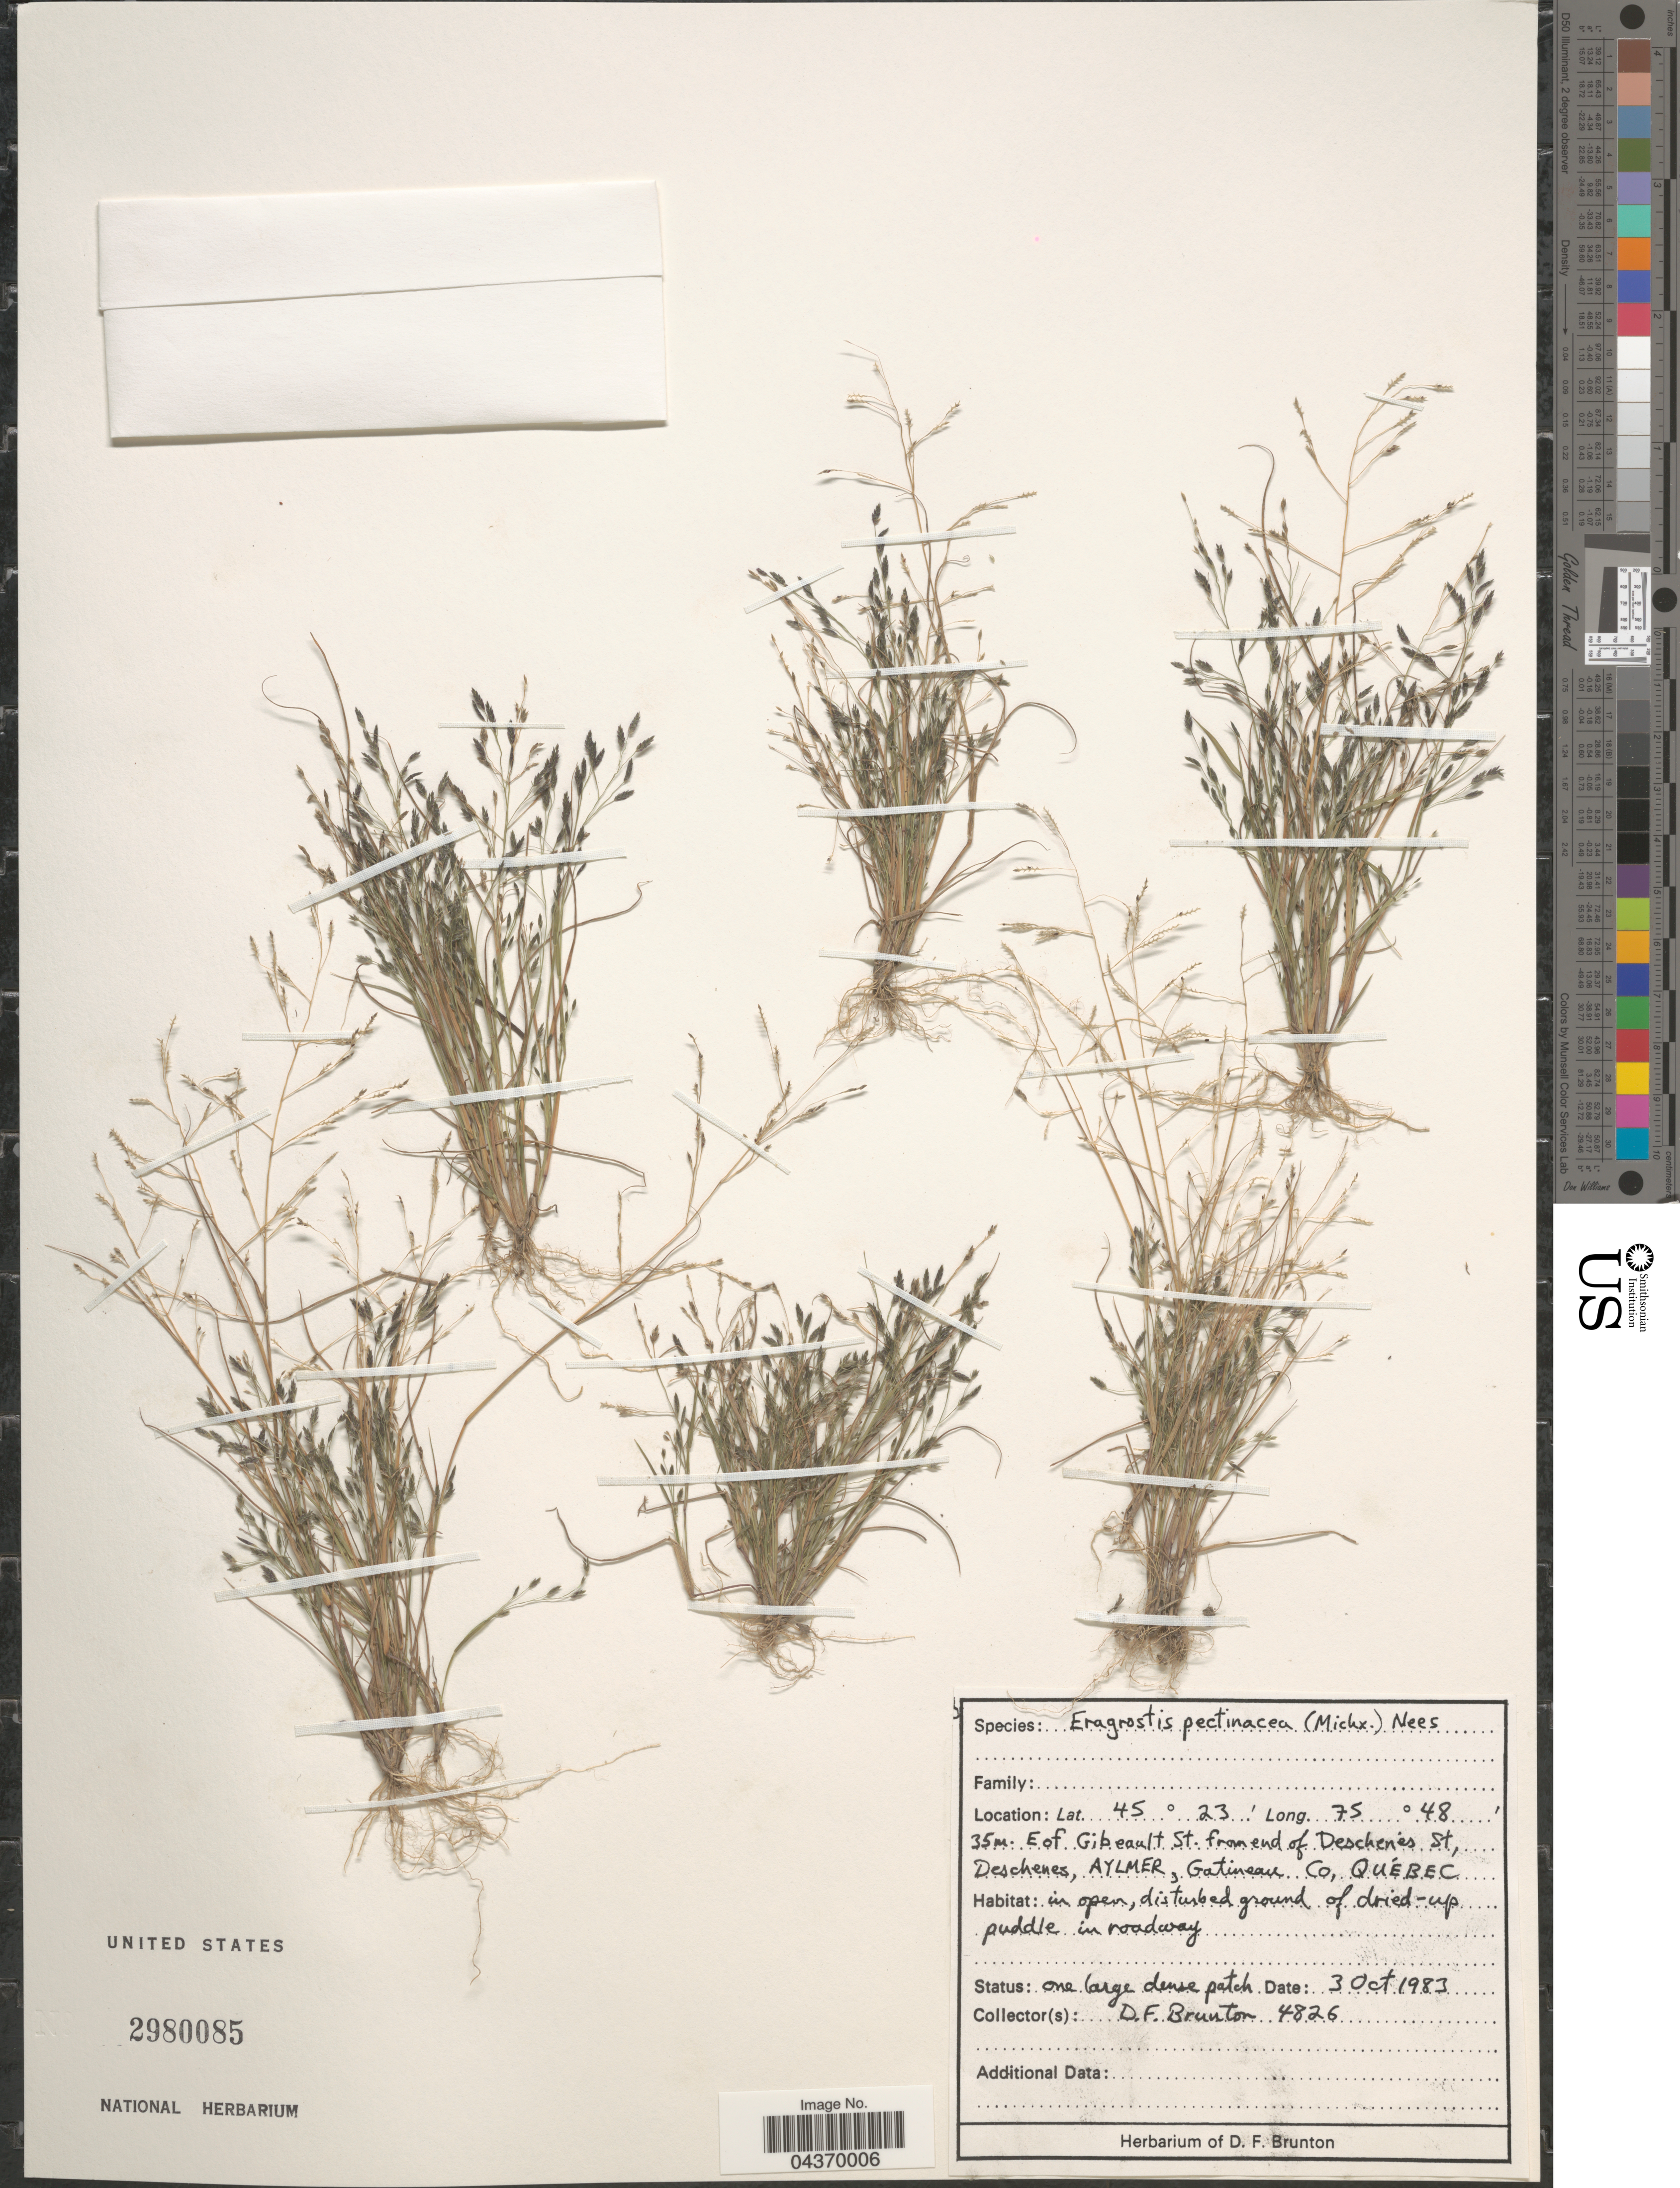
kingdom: Plantae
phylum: Tracheophyta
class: Liliopsida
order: Poales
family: Poaceae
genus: Eragrostis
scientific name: Eragrostis pectinacea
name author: (Michx.) Nees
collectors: D. Brunton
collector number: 4826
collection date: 1983-10-03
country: Canada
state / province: Quebec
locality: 35m. E of Gibeault St. from end of Deschenés St, Deschenes, AYLMER, Gatineau Co.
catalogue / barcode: US 2980085